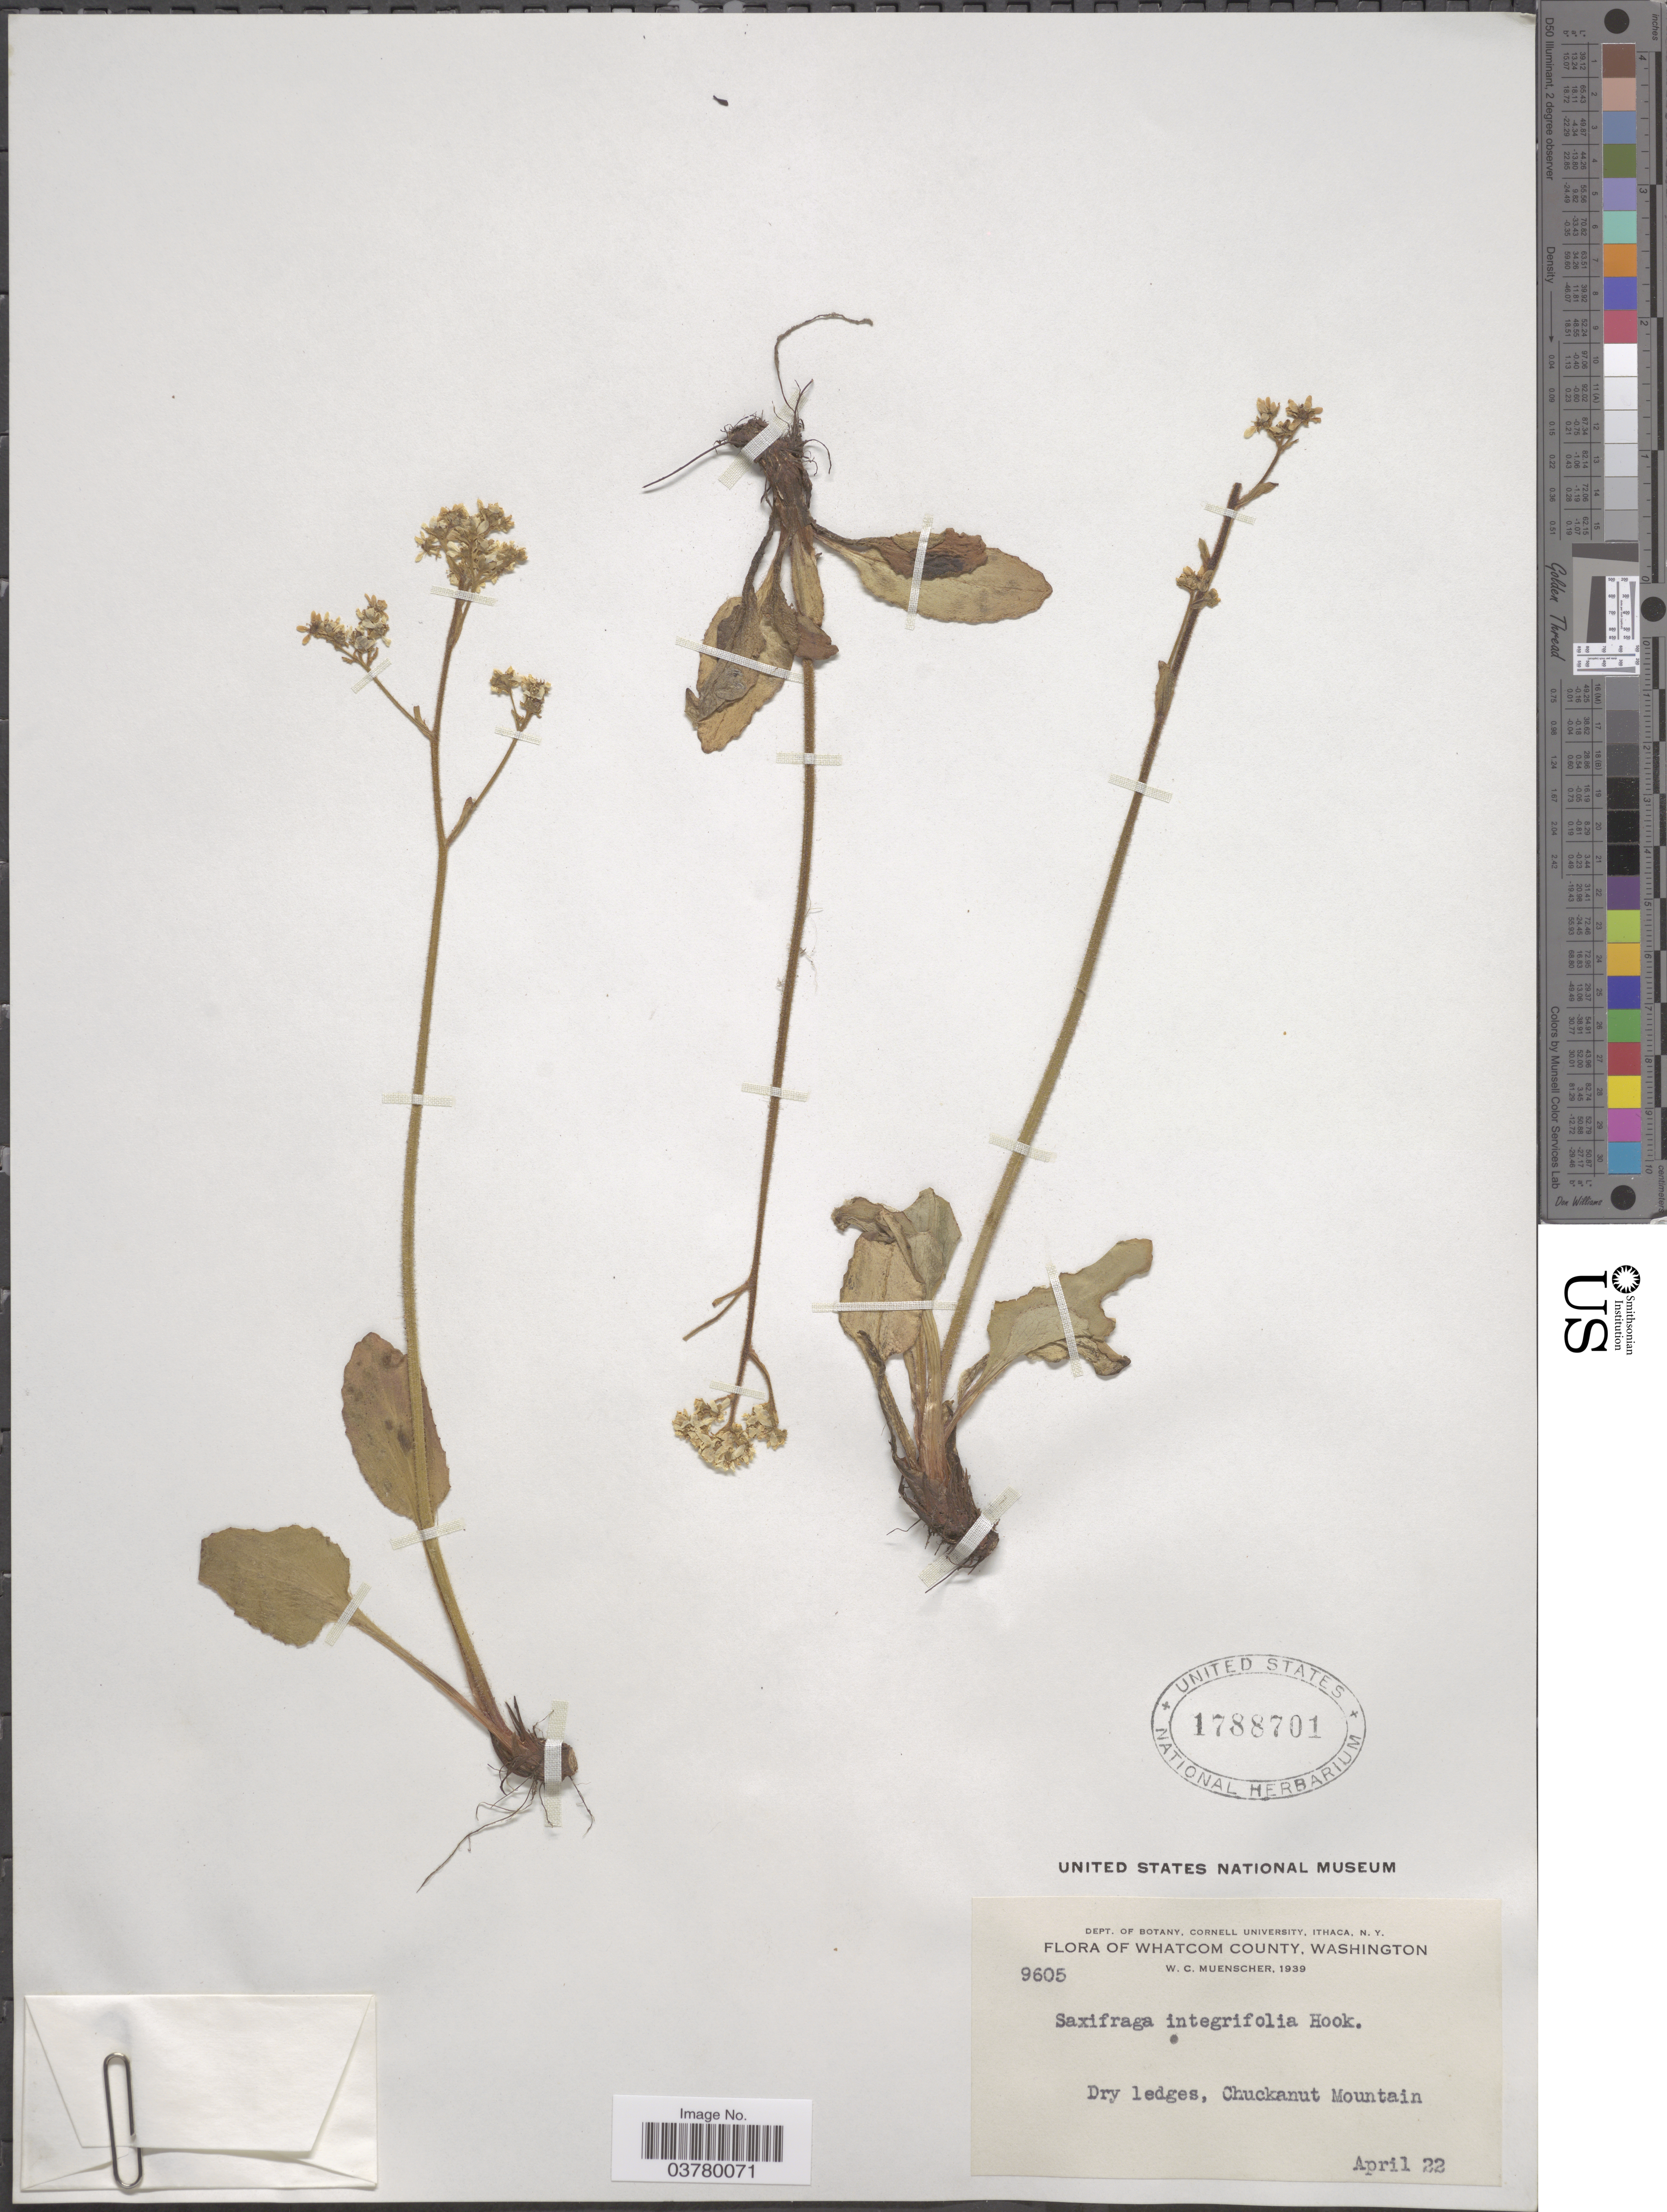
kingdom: Plantae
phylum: Tracheophyta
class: Magnoliopsida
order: Saxifragales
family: Saxifragaceae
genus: Micranthes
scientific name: Micranthes integrifolia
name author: (Hook.) Small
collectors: W. Muenscher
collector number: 9605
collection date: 1939-04-22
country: United States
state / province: Washington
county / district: Whatcom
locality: Whatcom County. Dry ledges, Chuckanut Mountain.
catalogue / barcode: US 1788701